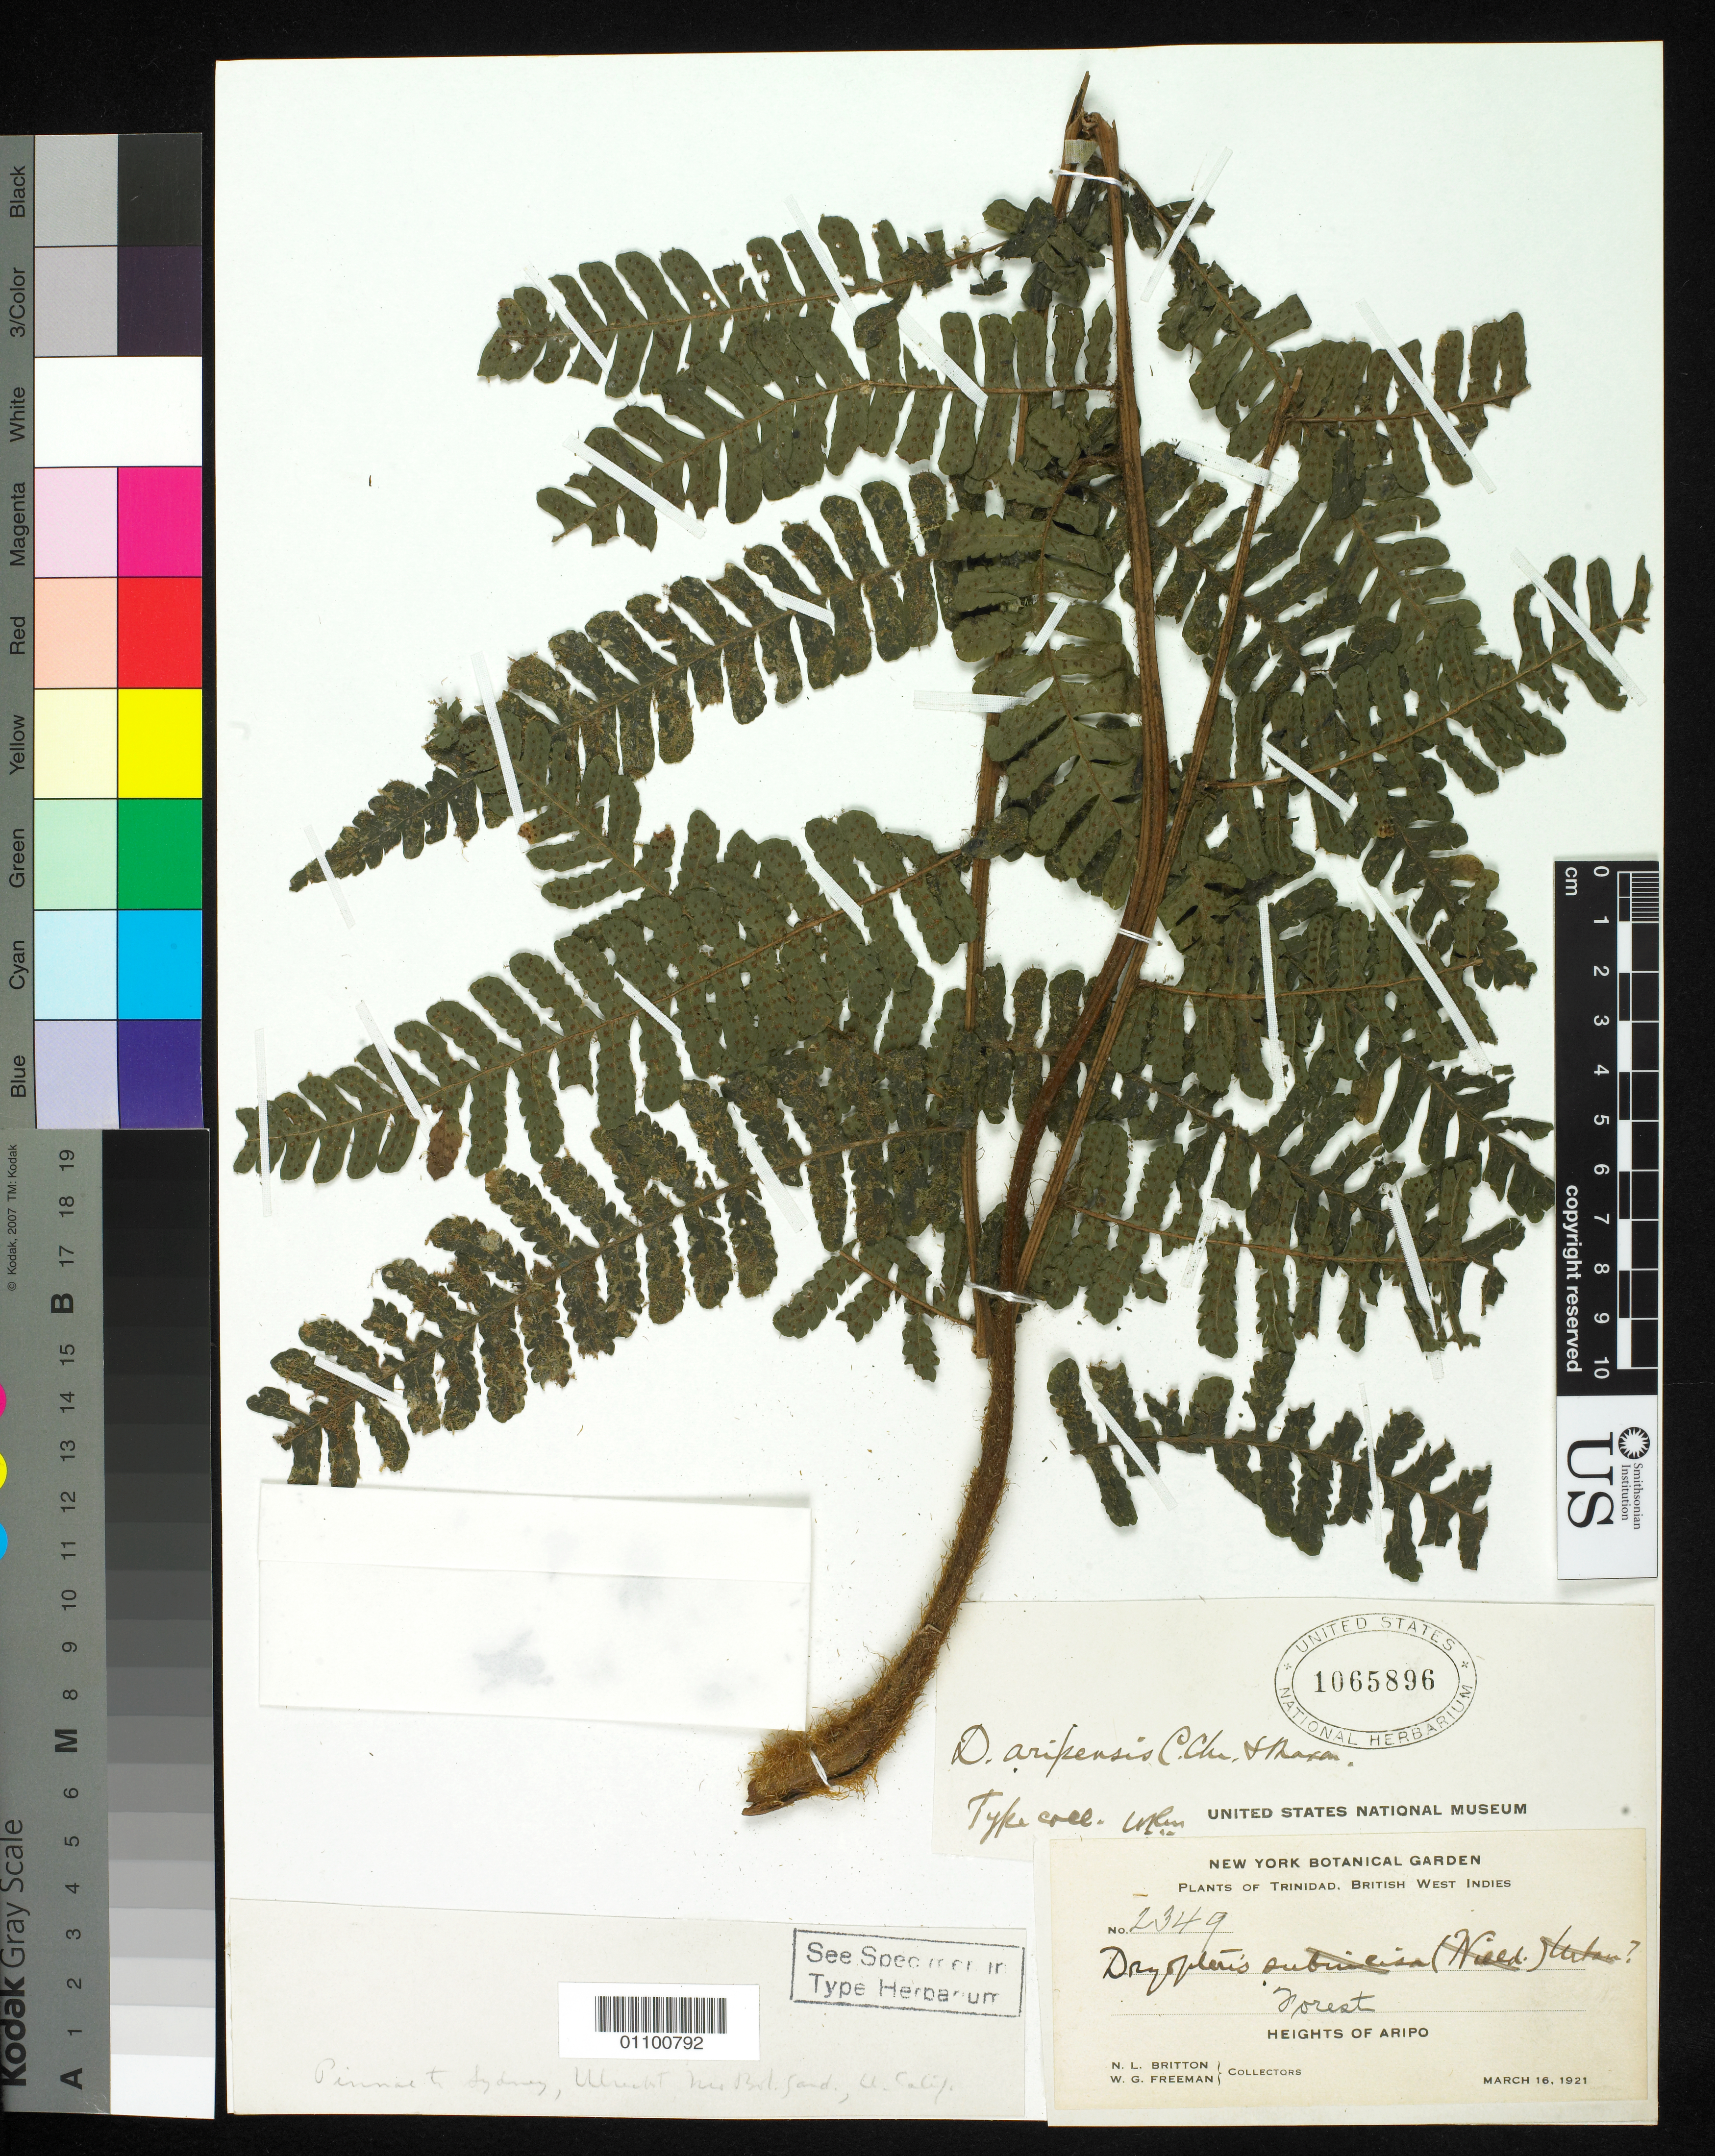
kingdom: Plantae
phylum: Tracheophyta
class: Polypodiopsida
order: Polypodiales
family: Dryopteridaceae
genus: Dryopteris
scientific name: Dryopteris aripensis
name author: C. Chr. & Maxon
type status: Isotype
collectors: N. Britton & W. Freeman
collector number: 2349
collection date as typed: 16 Mar 1921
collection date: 1921-03-16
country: Trinidad and Tobago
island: Trinidad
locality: Heights of Aripo.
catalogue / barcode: US 1065896